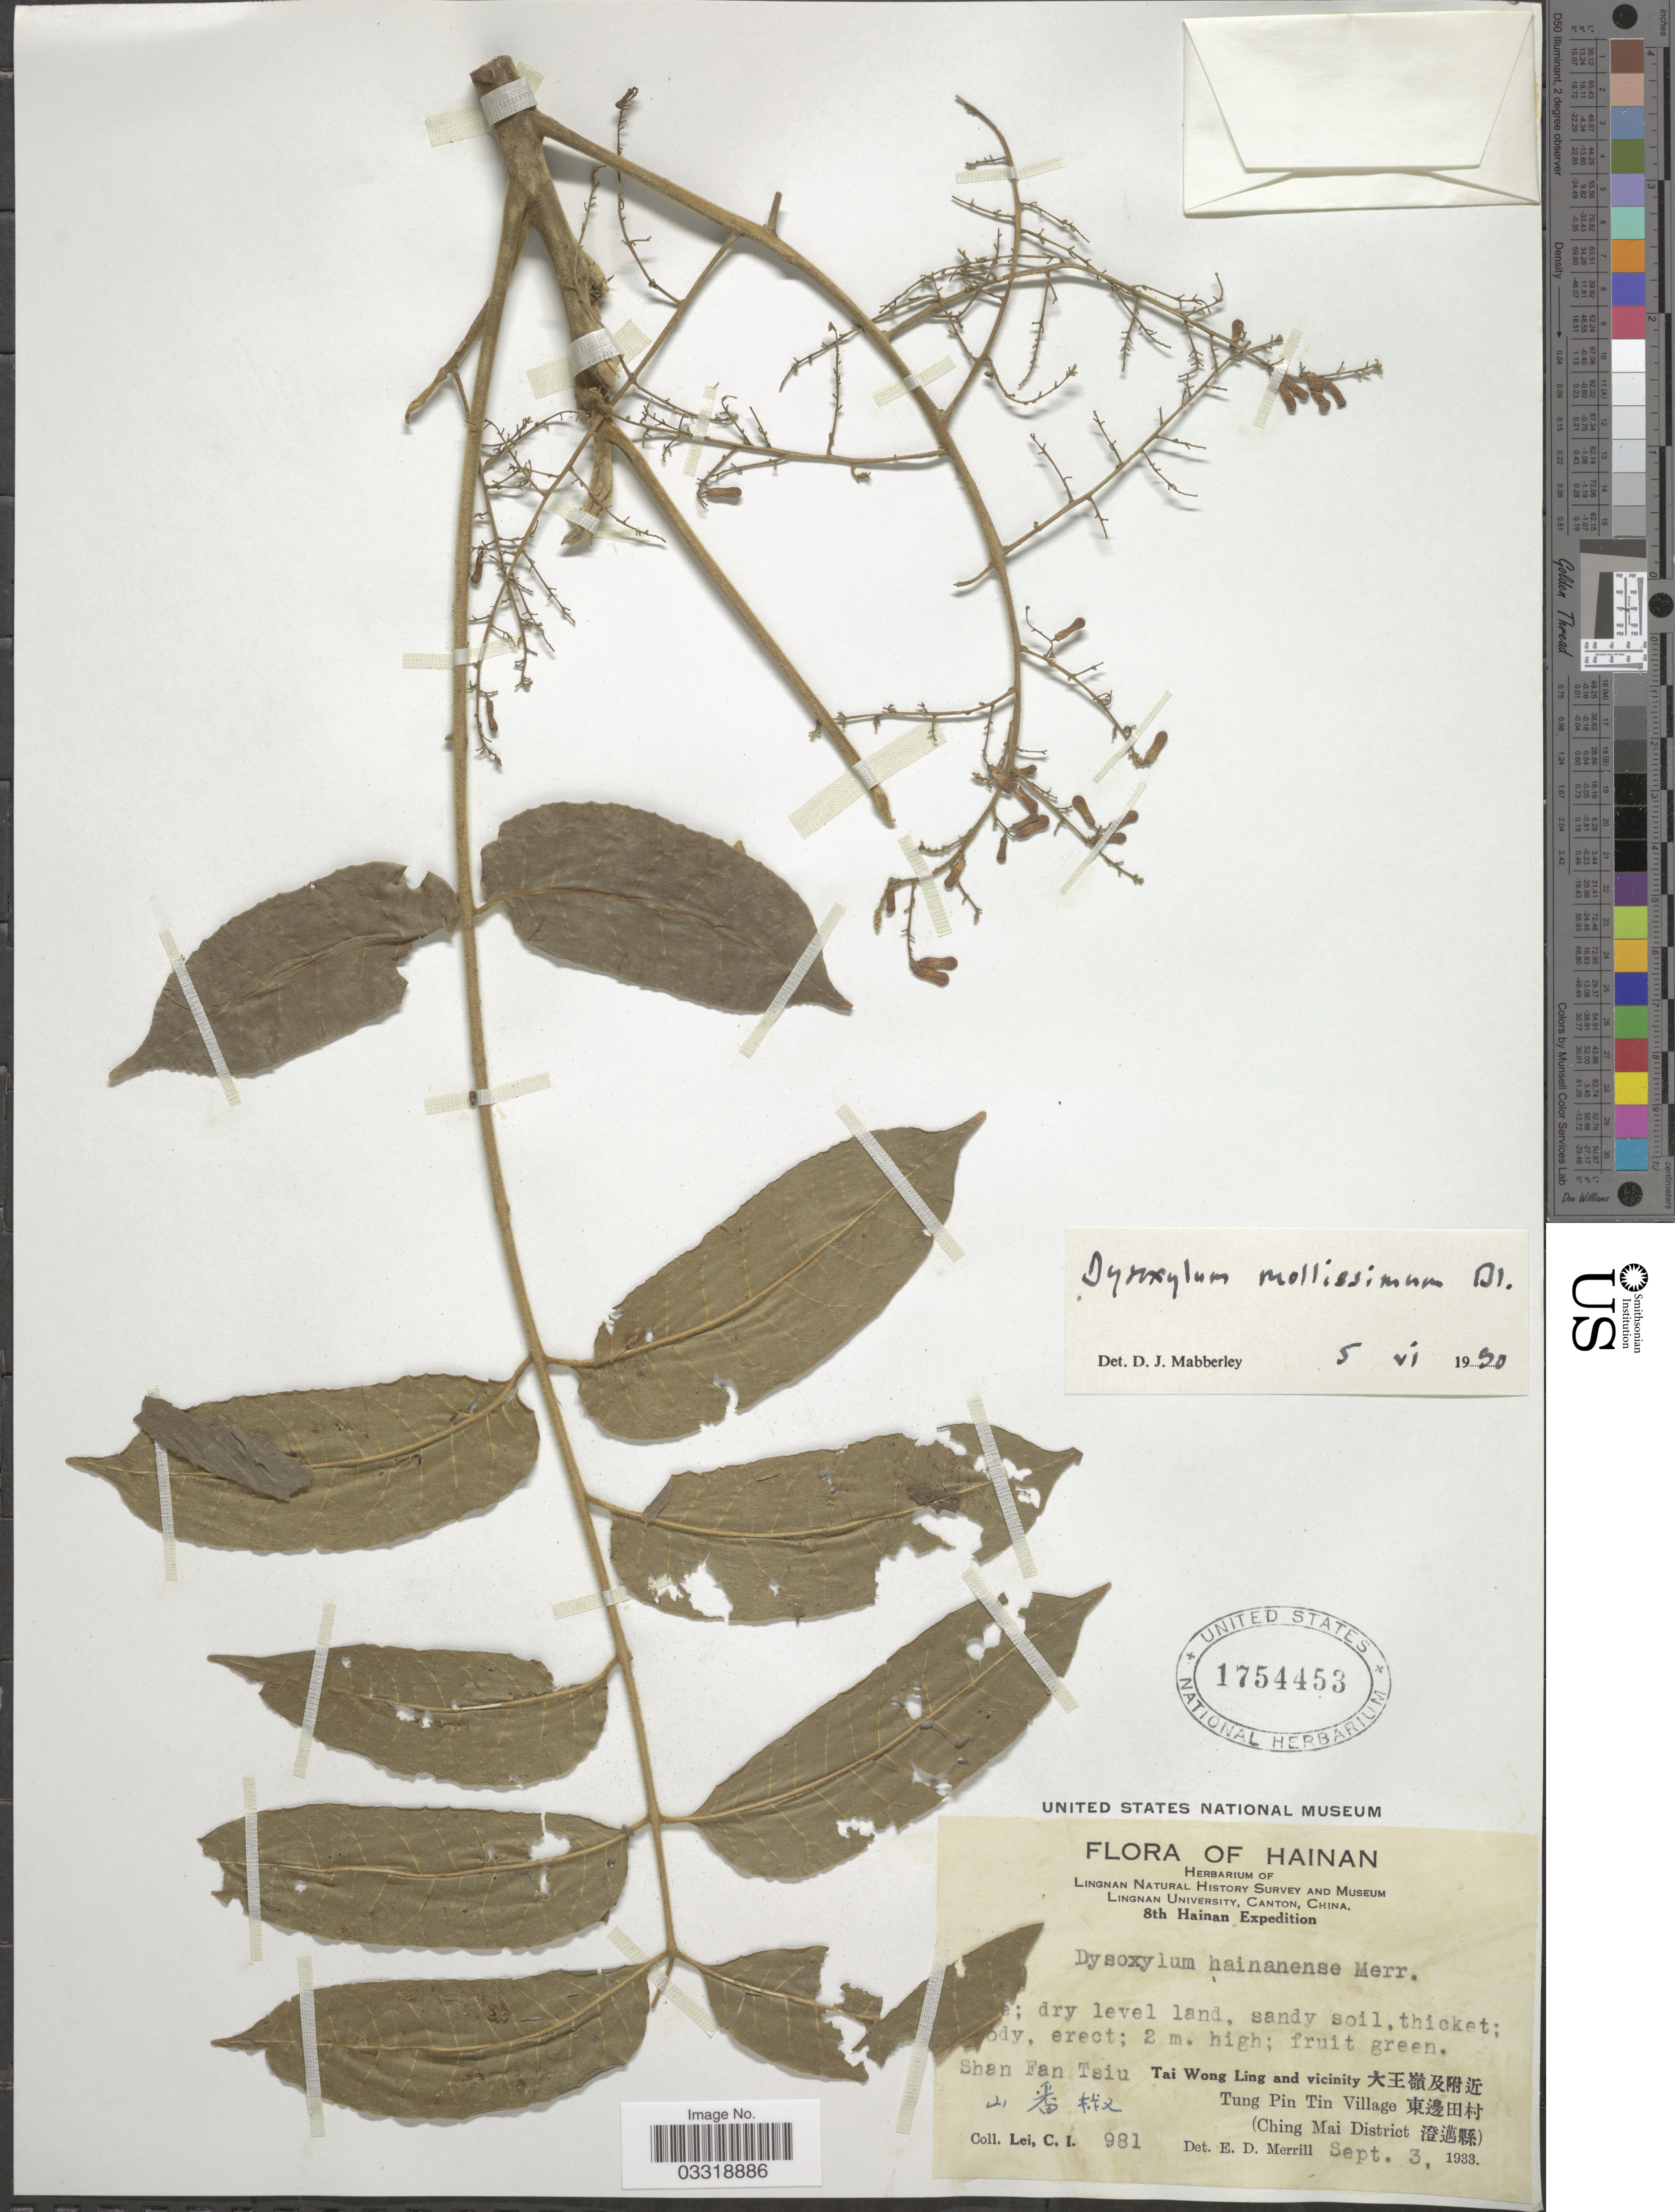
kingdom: Plantae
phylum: Tracheophyta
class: Magnoliopsida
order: Sapindales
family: Meliaceae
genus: Didymocheton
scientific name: Didymocheton mollissimus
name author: (Spreng.) Mabb.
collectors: C. I. Lei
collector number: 981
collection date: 1933-09-03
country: China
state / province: Hainan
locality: ShaFan Tsiu Tai Wong Ling and vicinity Tung Pin Tin Village (Ching Mai District).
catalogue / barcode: US 1754453